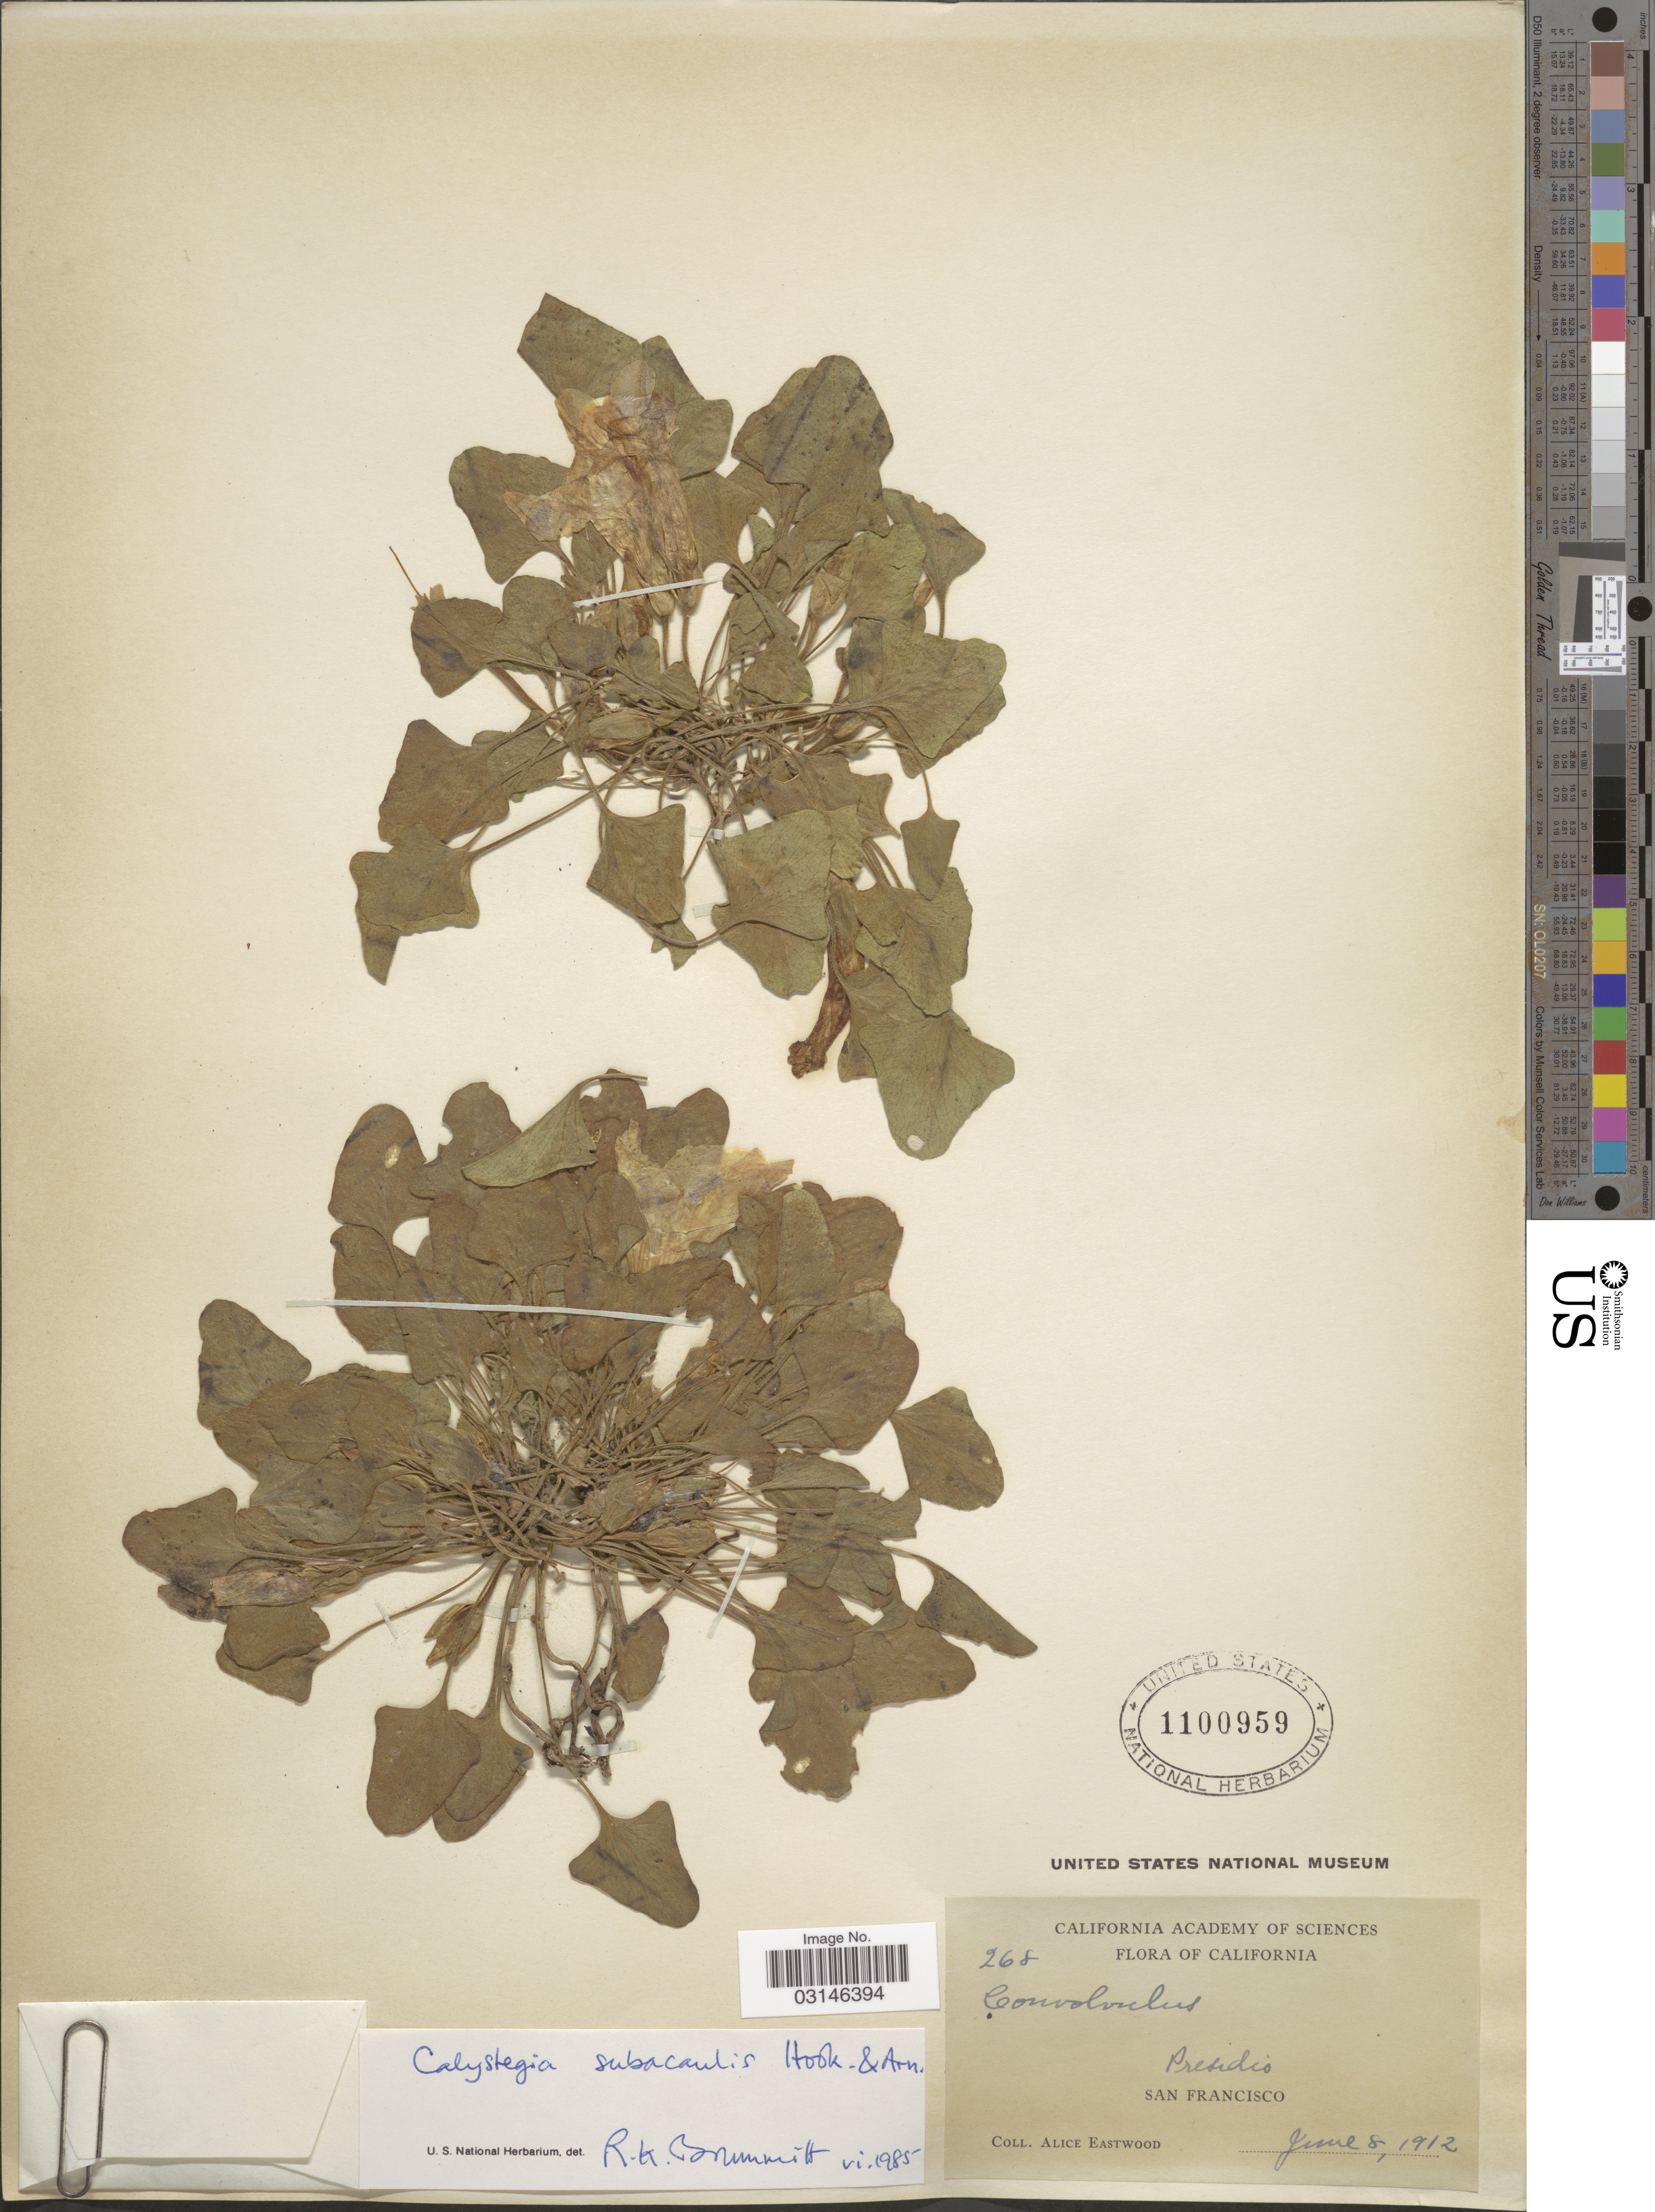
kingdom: Plantae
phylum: Tracheophyta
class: Magnoliopsida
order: Solanales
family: Convolvulaceae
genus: Calystegia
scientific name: Calystegia subacaulis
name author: Hook. & Arn.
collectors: A. Eastwood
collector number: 268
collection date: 1912-06-08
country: United States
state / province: California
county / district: San Francisco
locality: Presidio, San Francisco.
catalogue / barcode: US 1100959